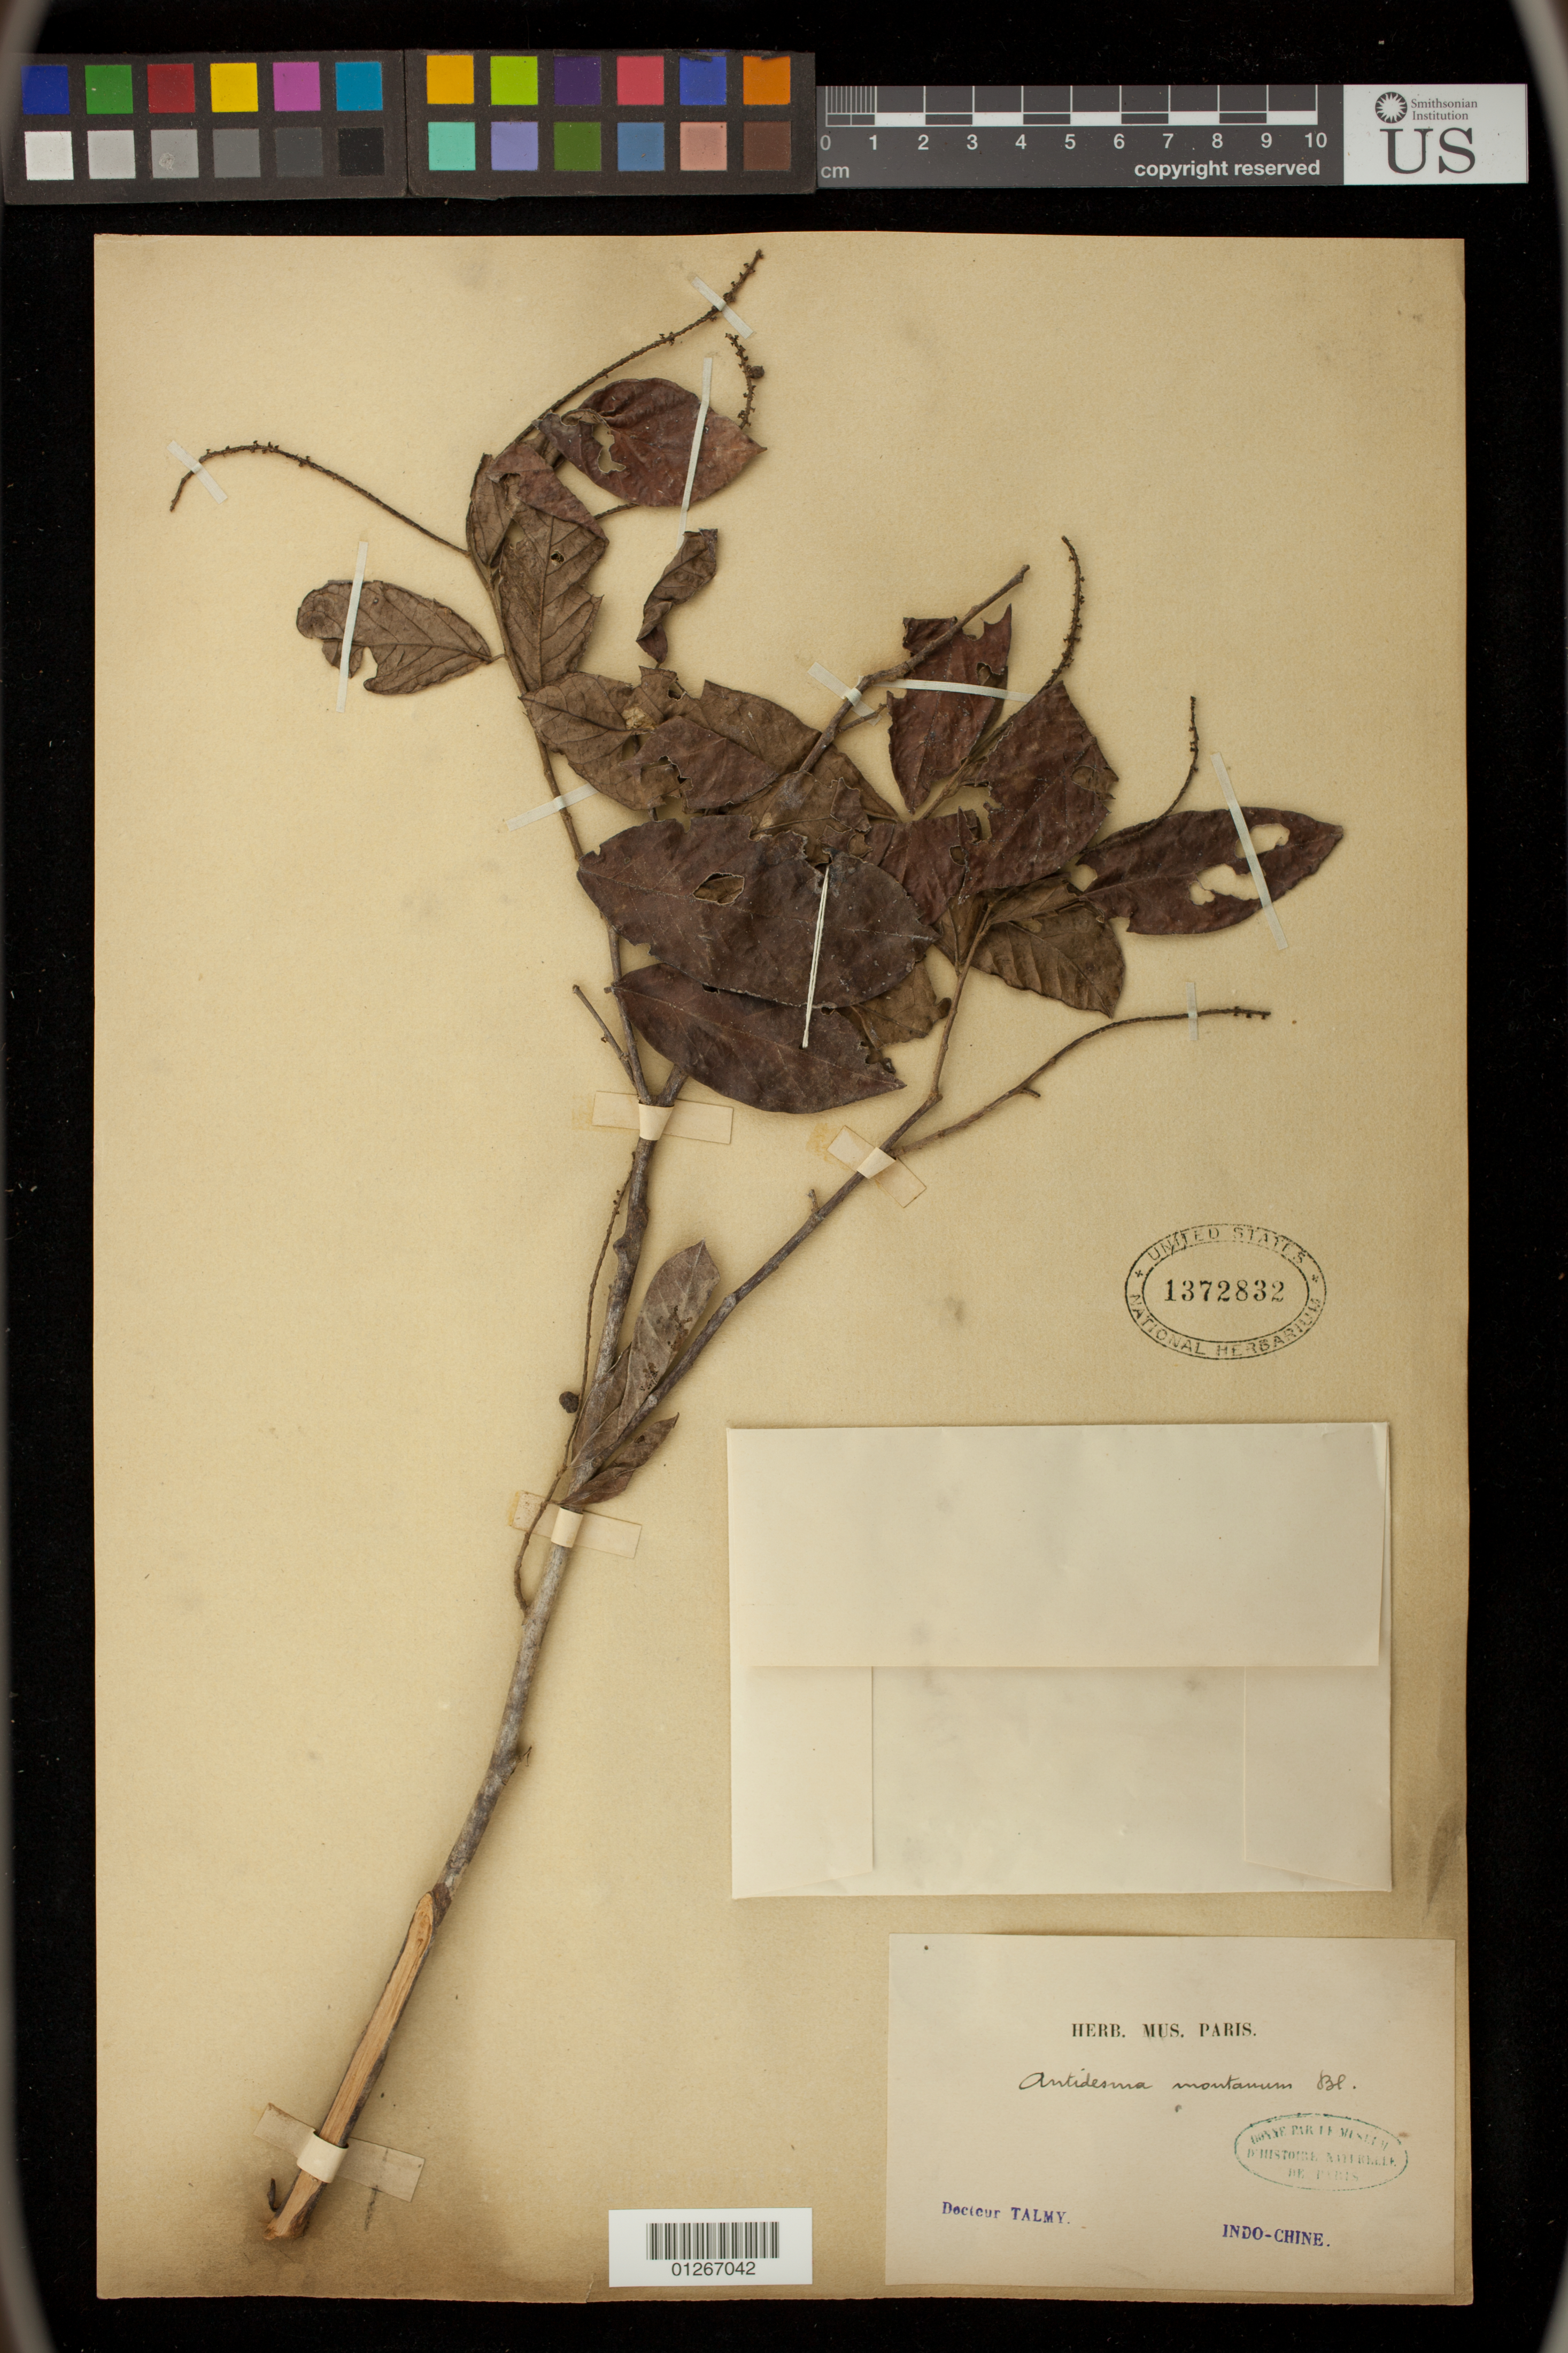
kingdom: Plantae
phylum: Tracheophyta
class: Magnoliopsida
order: Malpighiales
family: Phyllanthaceae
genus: Antidesma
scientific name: Antidesma montanum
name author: Blume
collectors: -. Talmy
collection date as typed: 1868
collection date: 1868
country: Vietnam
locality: Southern vietnam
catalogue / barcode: US 1372832